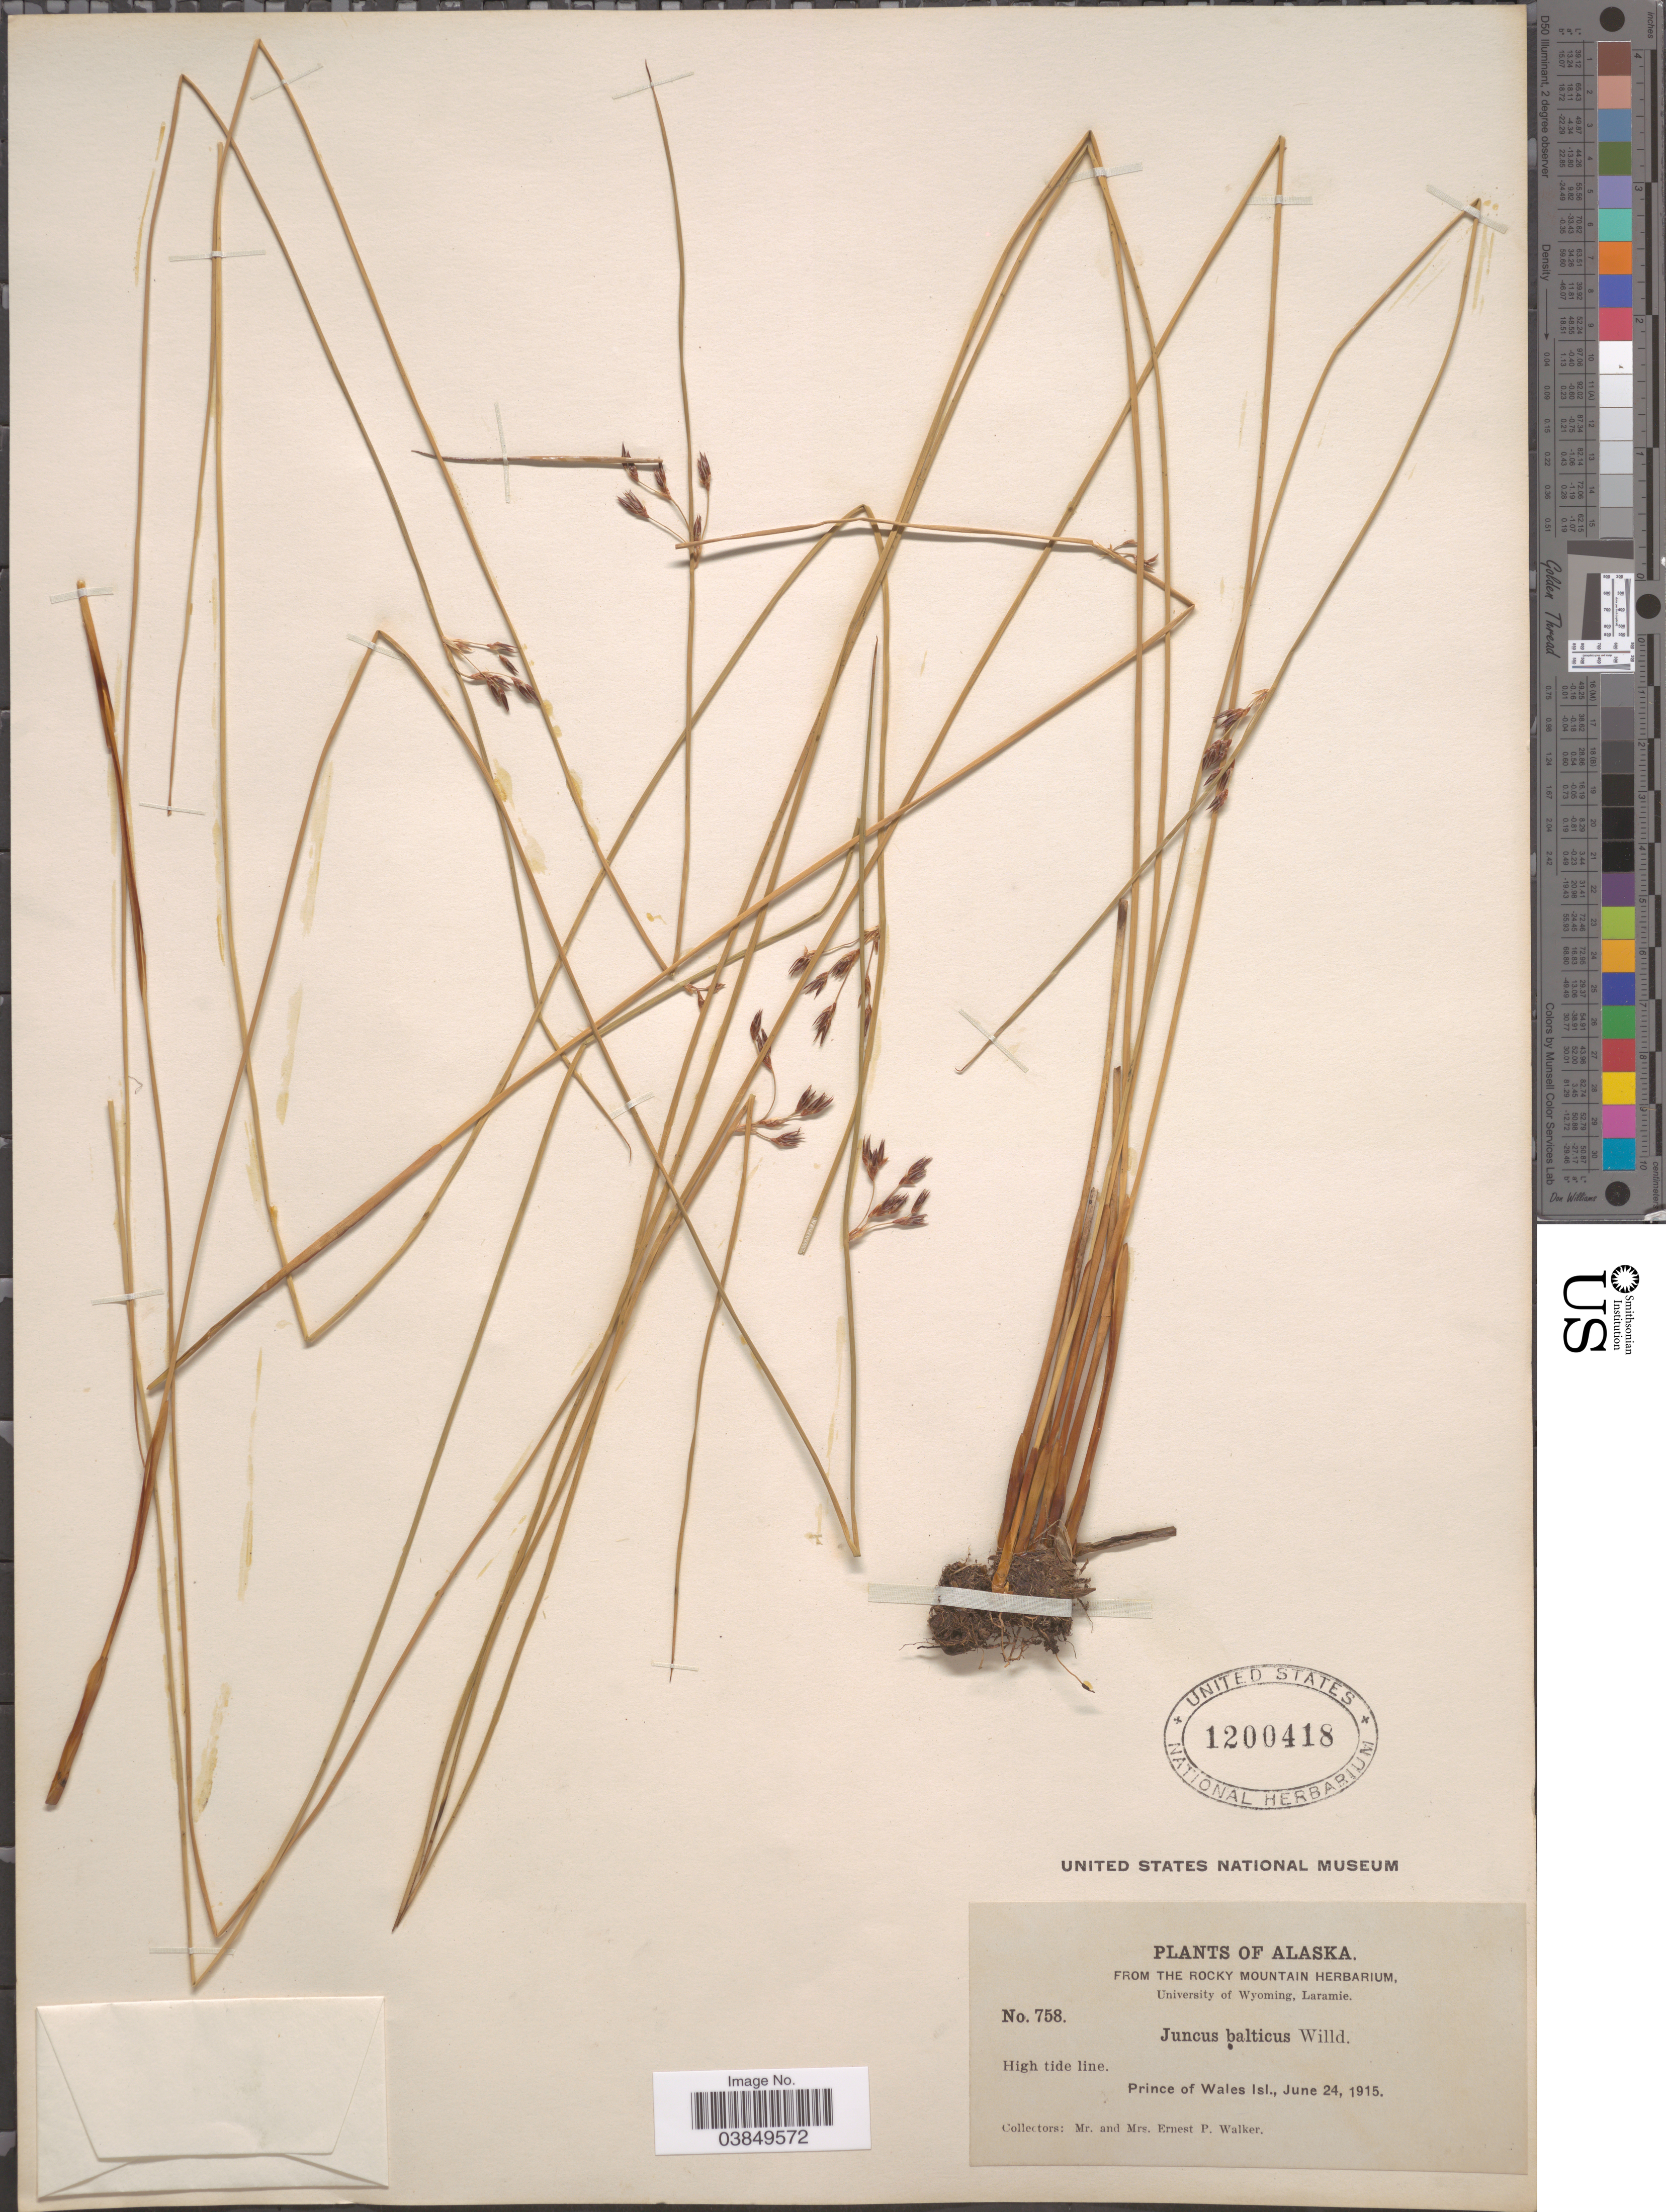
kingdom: Plantae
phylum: Tracheophyta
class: Liliopsida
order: Poales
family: Juncaceae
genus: Juncus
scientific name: Juncus balticus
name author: Willd.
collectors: E. P. Walker & E. Walker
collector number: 758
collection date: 1915-06-24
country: United States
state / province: Alaska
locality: Prince of Wales Isl.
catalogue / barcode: US 1200418